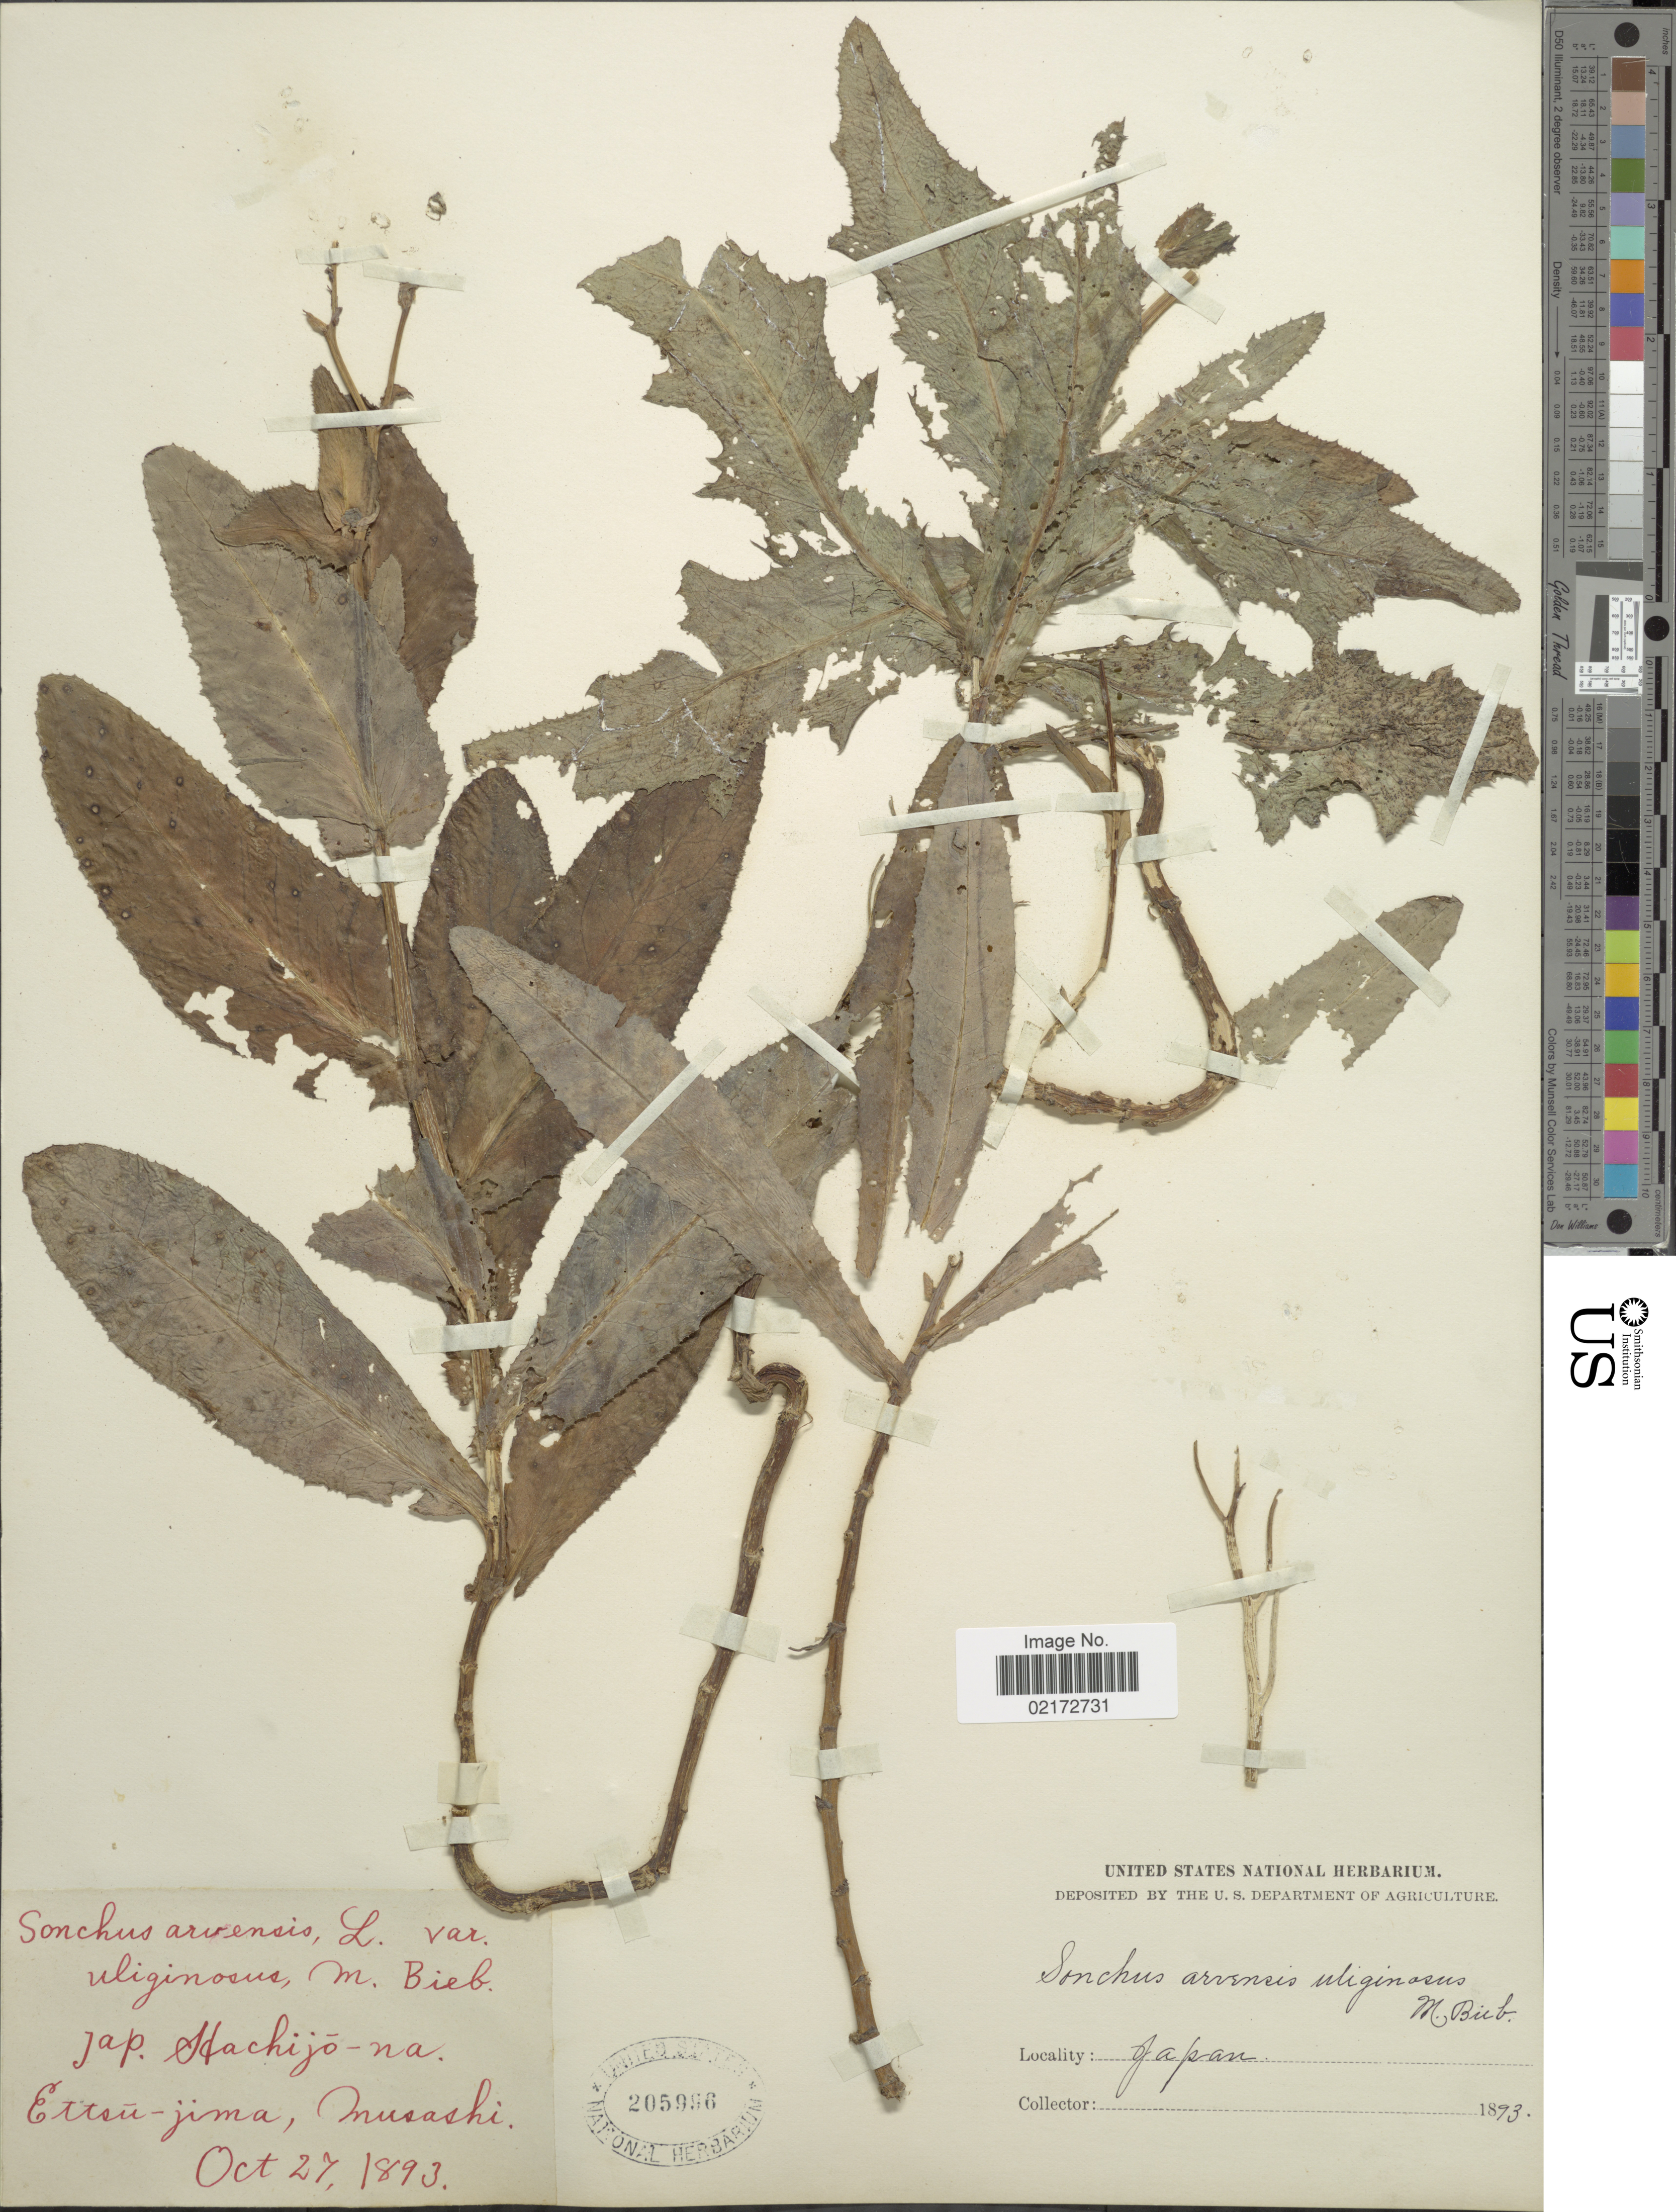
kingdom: Plantae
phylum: Tracheophyta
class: Magnoliopsida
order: Asterales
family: Asteraceae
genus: Sonchus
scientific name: Sonchus arvensis subsp. uliginosus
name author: (M. Bieb.) Nyman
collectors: U.S. National Herbarium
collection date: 1893-10-27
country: Japan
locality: Jap. Stachijo-na. Ettsu-jima, Musashi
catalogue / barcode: US 205996